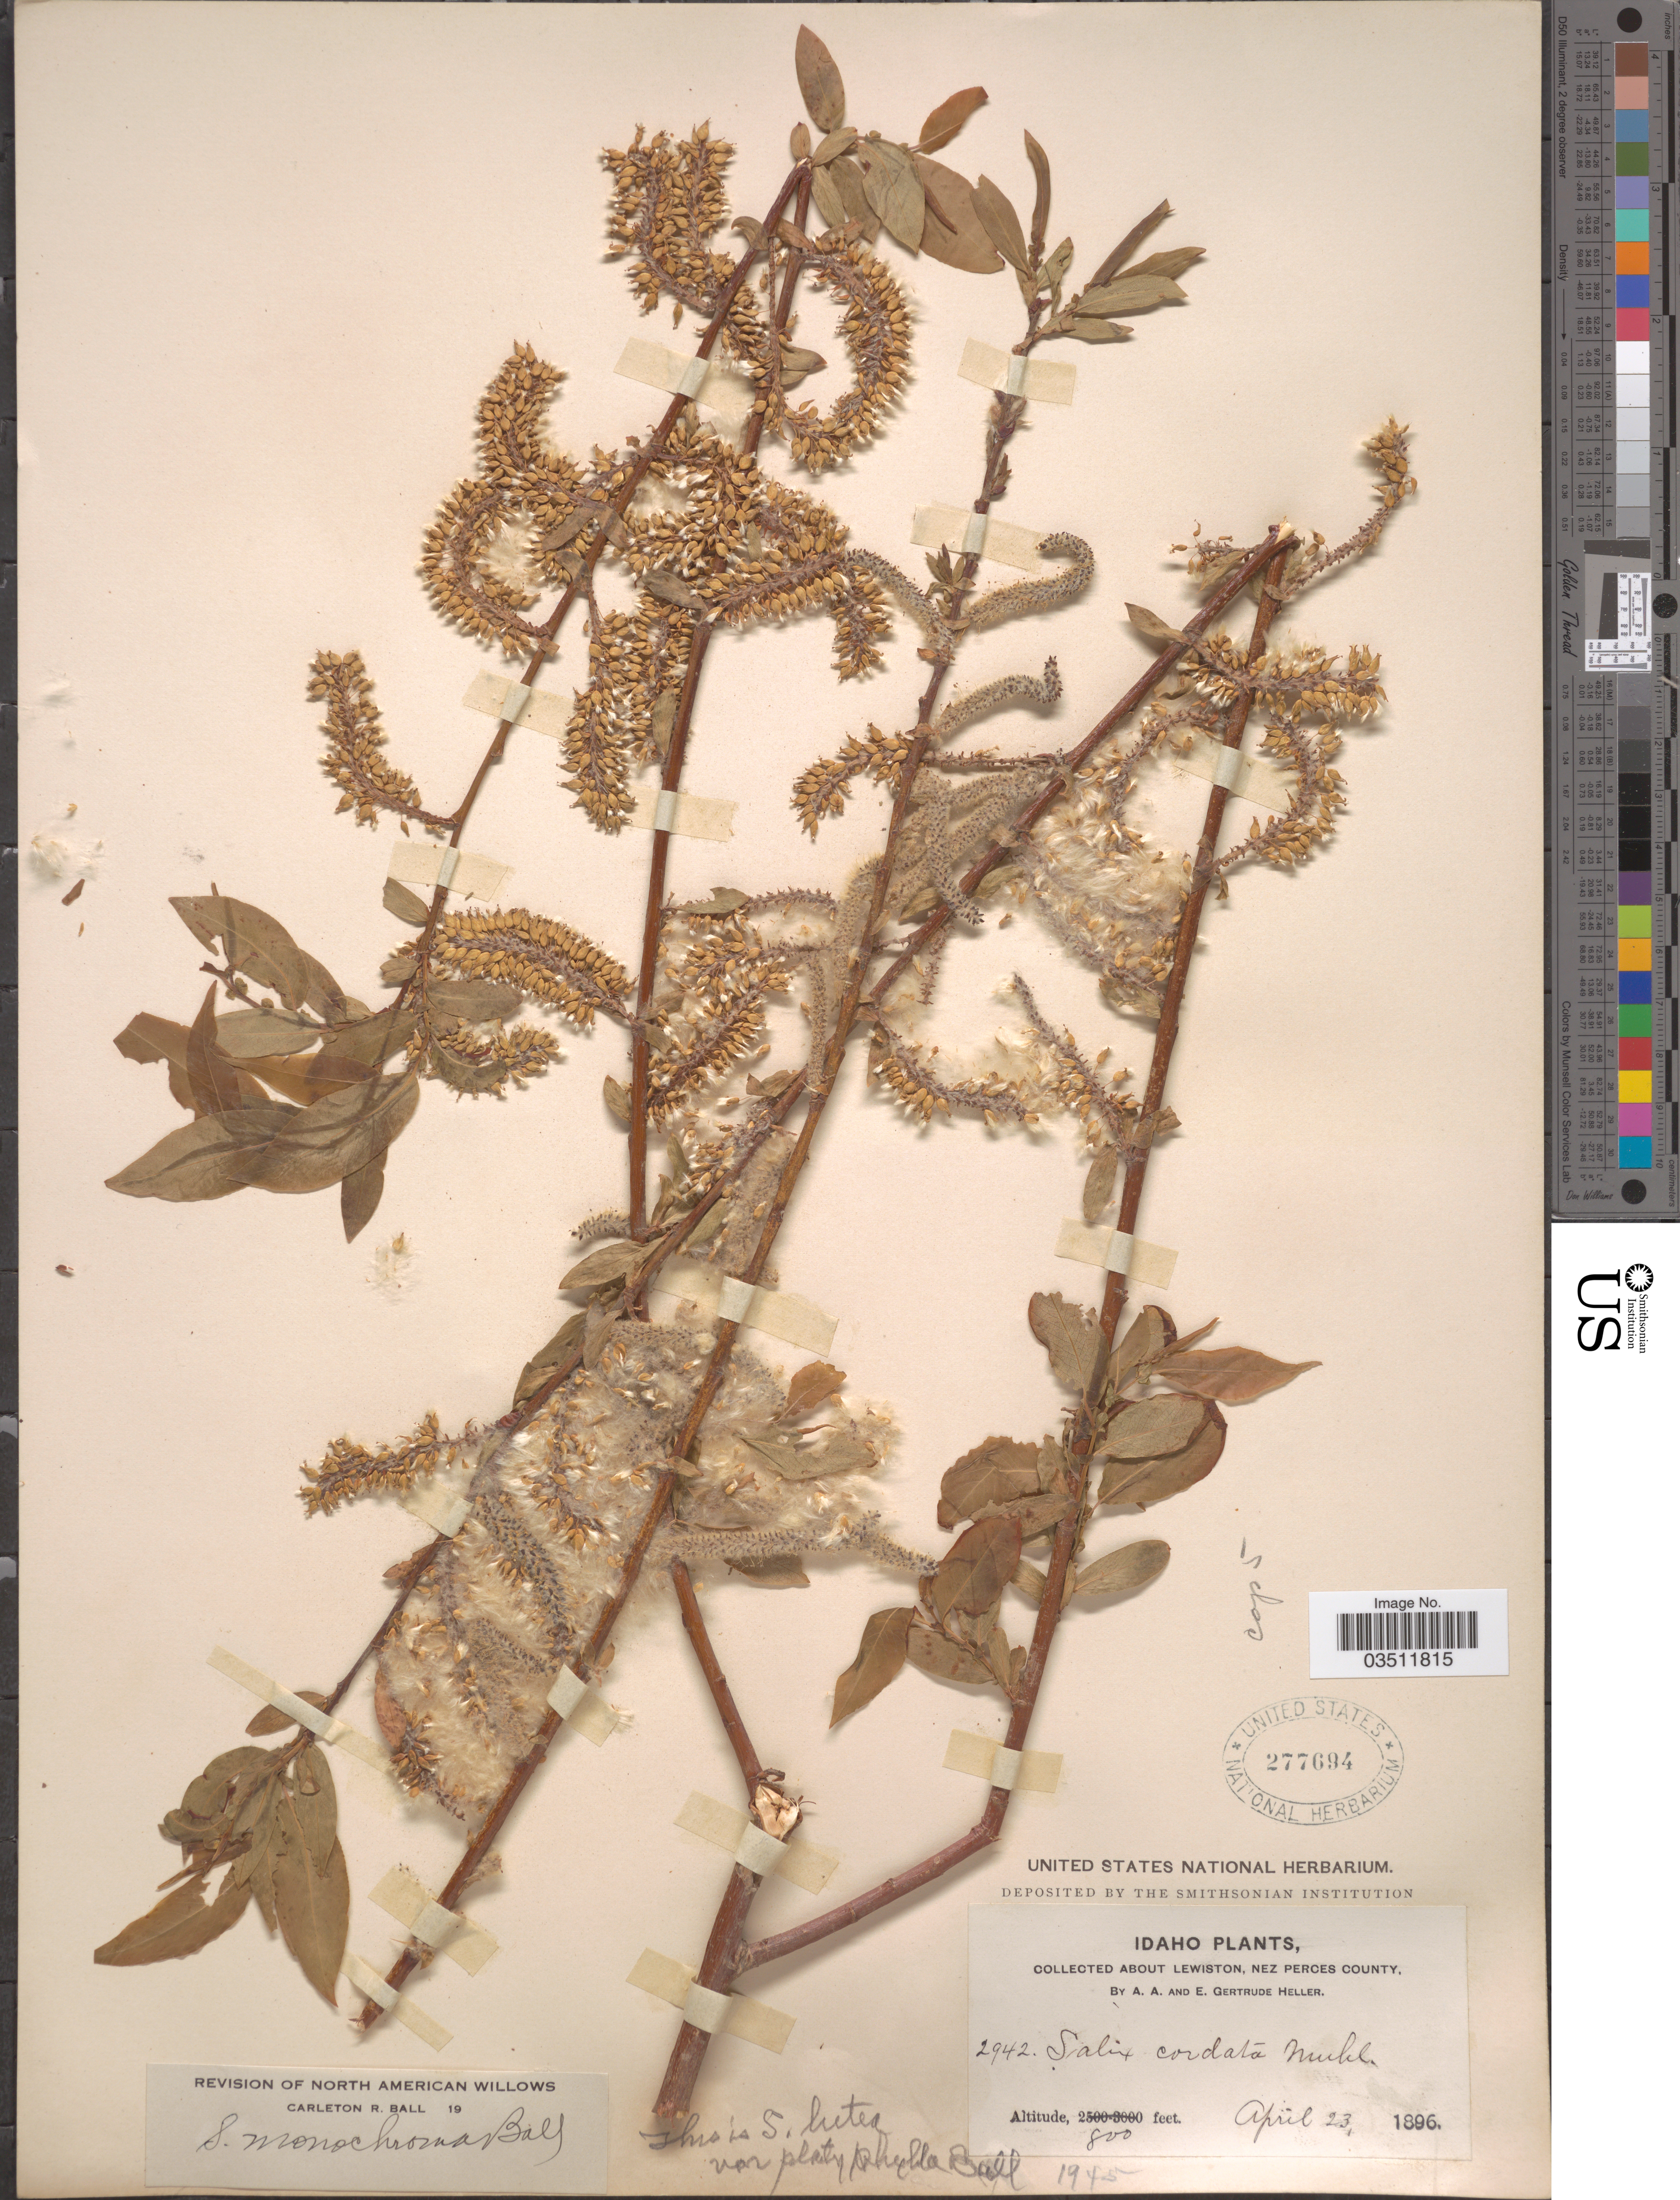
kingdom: Plantae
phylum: Tracheophyta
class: Magnoliopsida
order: Malpighiales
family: Salicaceae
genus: Salix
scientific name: Salix lutea var. platyphylla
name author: C.R. Ball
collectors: A. A. Heller & E. G. Heller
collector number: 2942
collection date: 1896-04-23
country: United States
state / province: Idaho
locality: About Lewiston, Nez Perces County.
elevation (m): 244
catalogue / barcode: US 277694